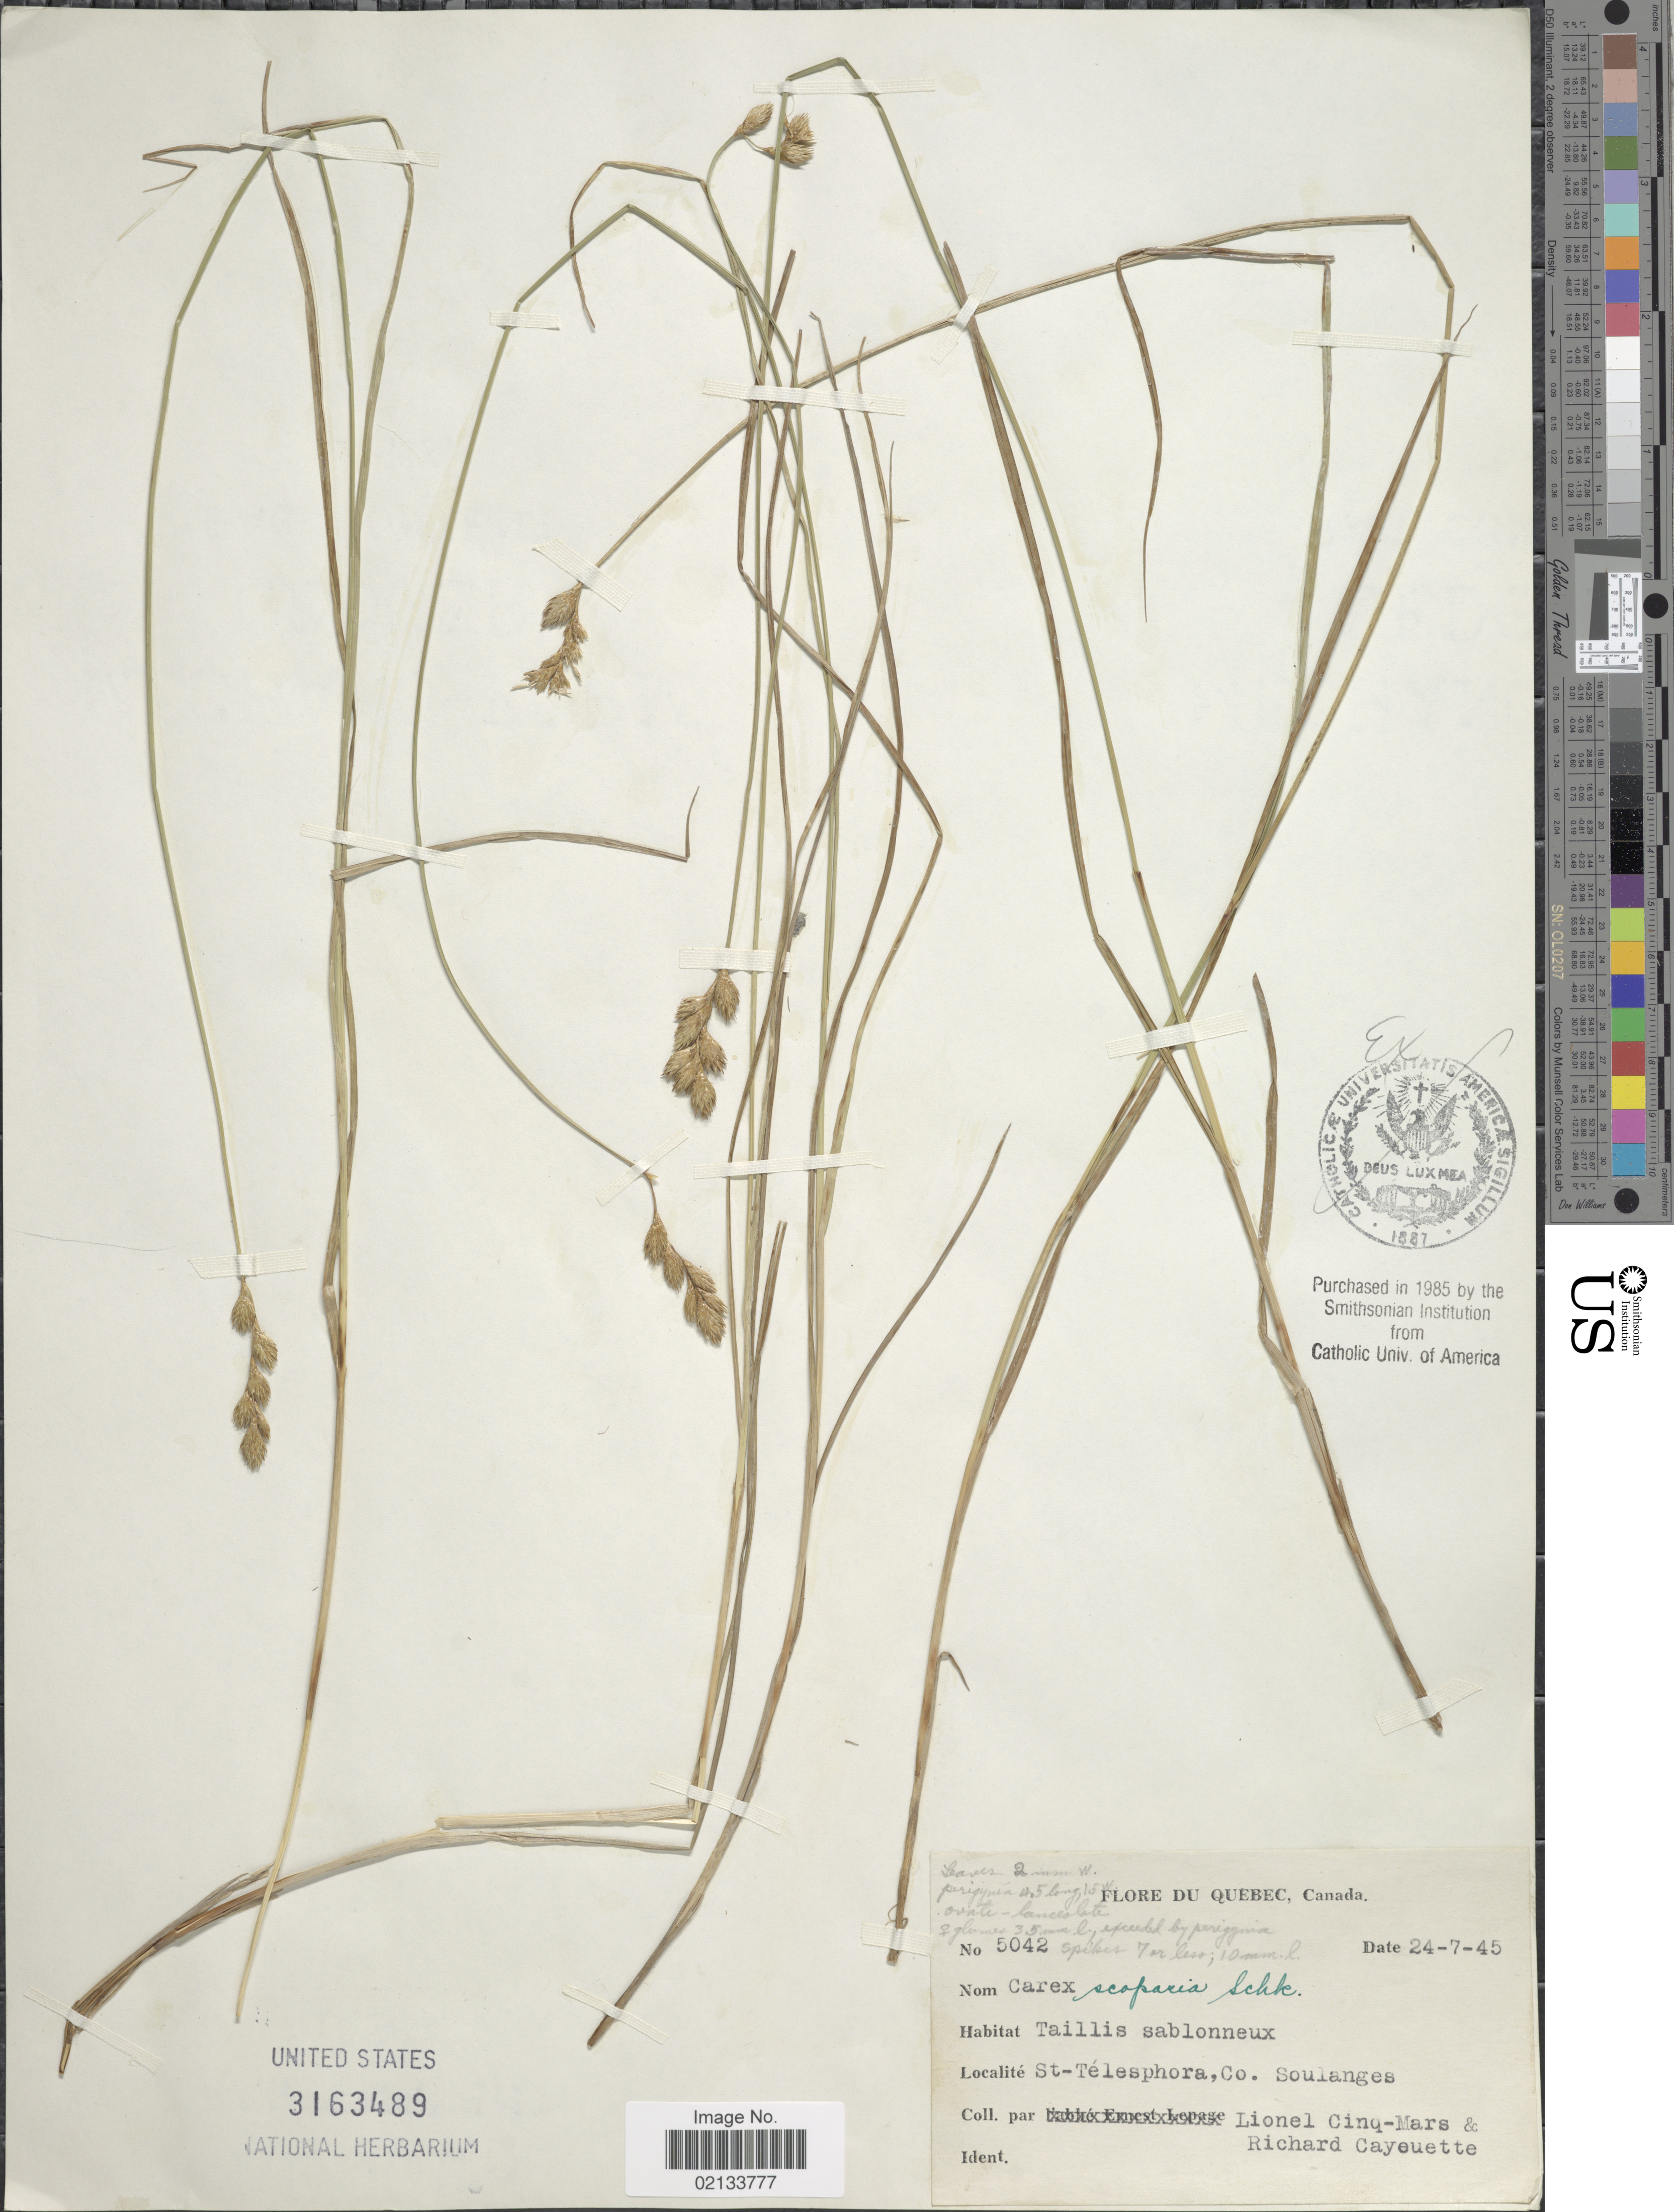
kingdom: Plantae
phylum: Tracheophyta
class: Liliopsida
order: Poales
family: Cyperaceae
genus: Carex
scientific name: Carex scoparia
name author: Schkuhr ex Willd.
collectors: L. Cinq-Mars & R. Cayouette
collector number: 5042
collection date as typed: Transcribed d/m/y: 24/7/45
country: Canada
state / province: Quebec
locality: Taillis sablonneux, St. Télesphora,Co. Soulanges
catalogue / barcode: US 3163489